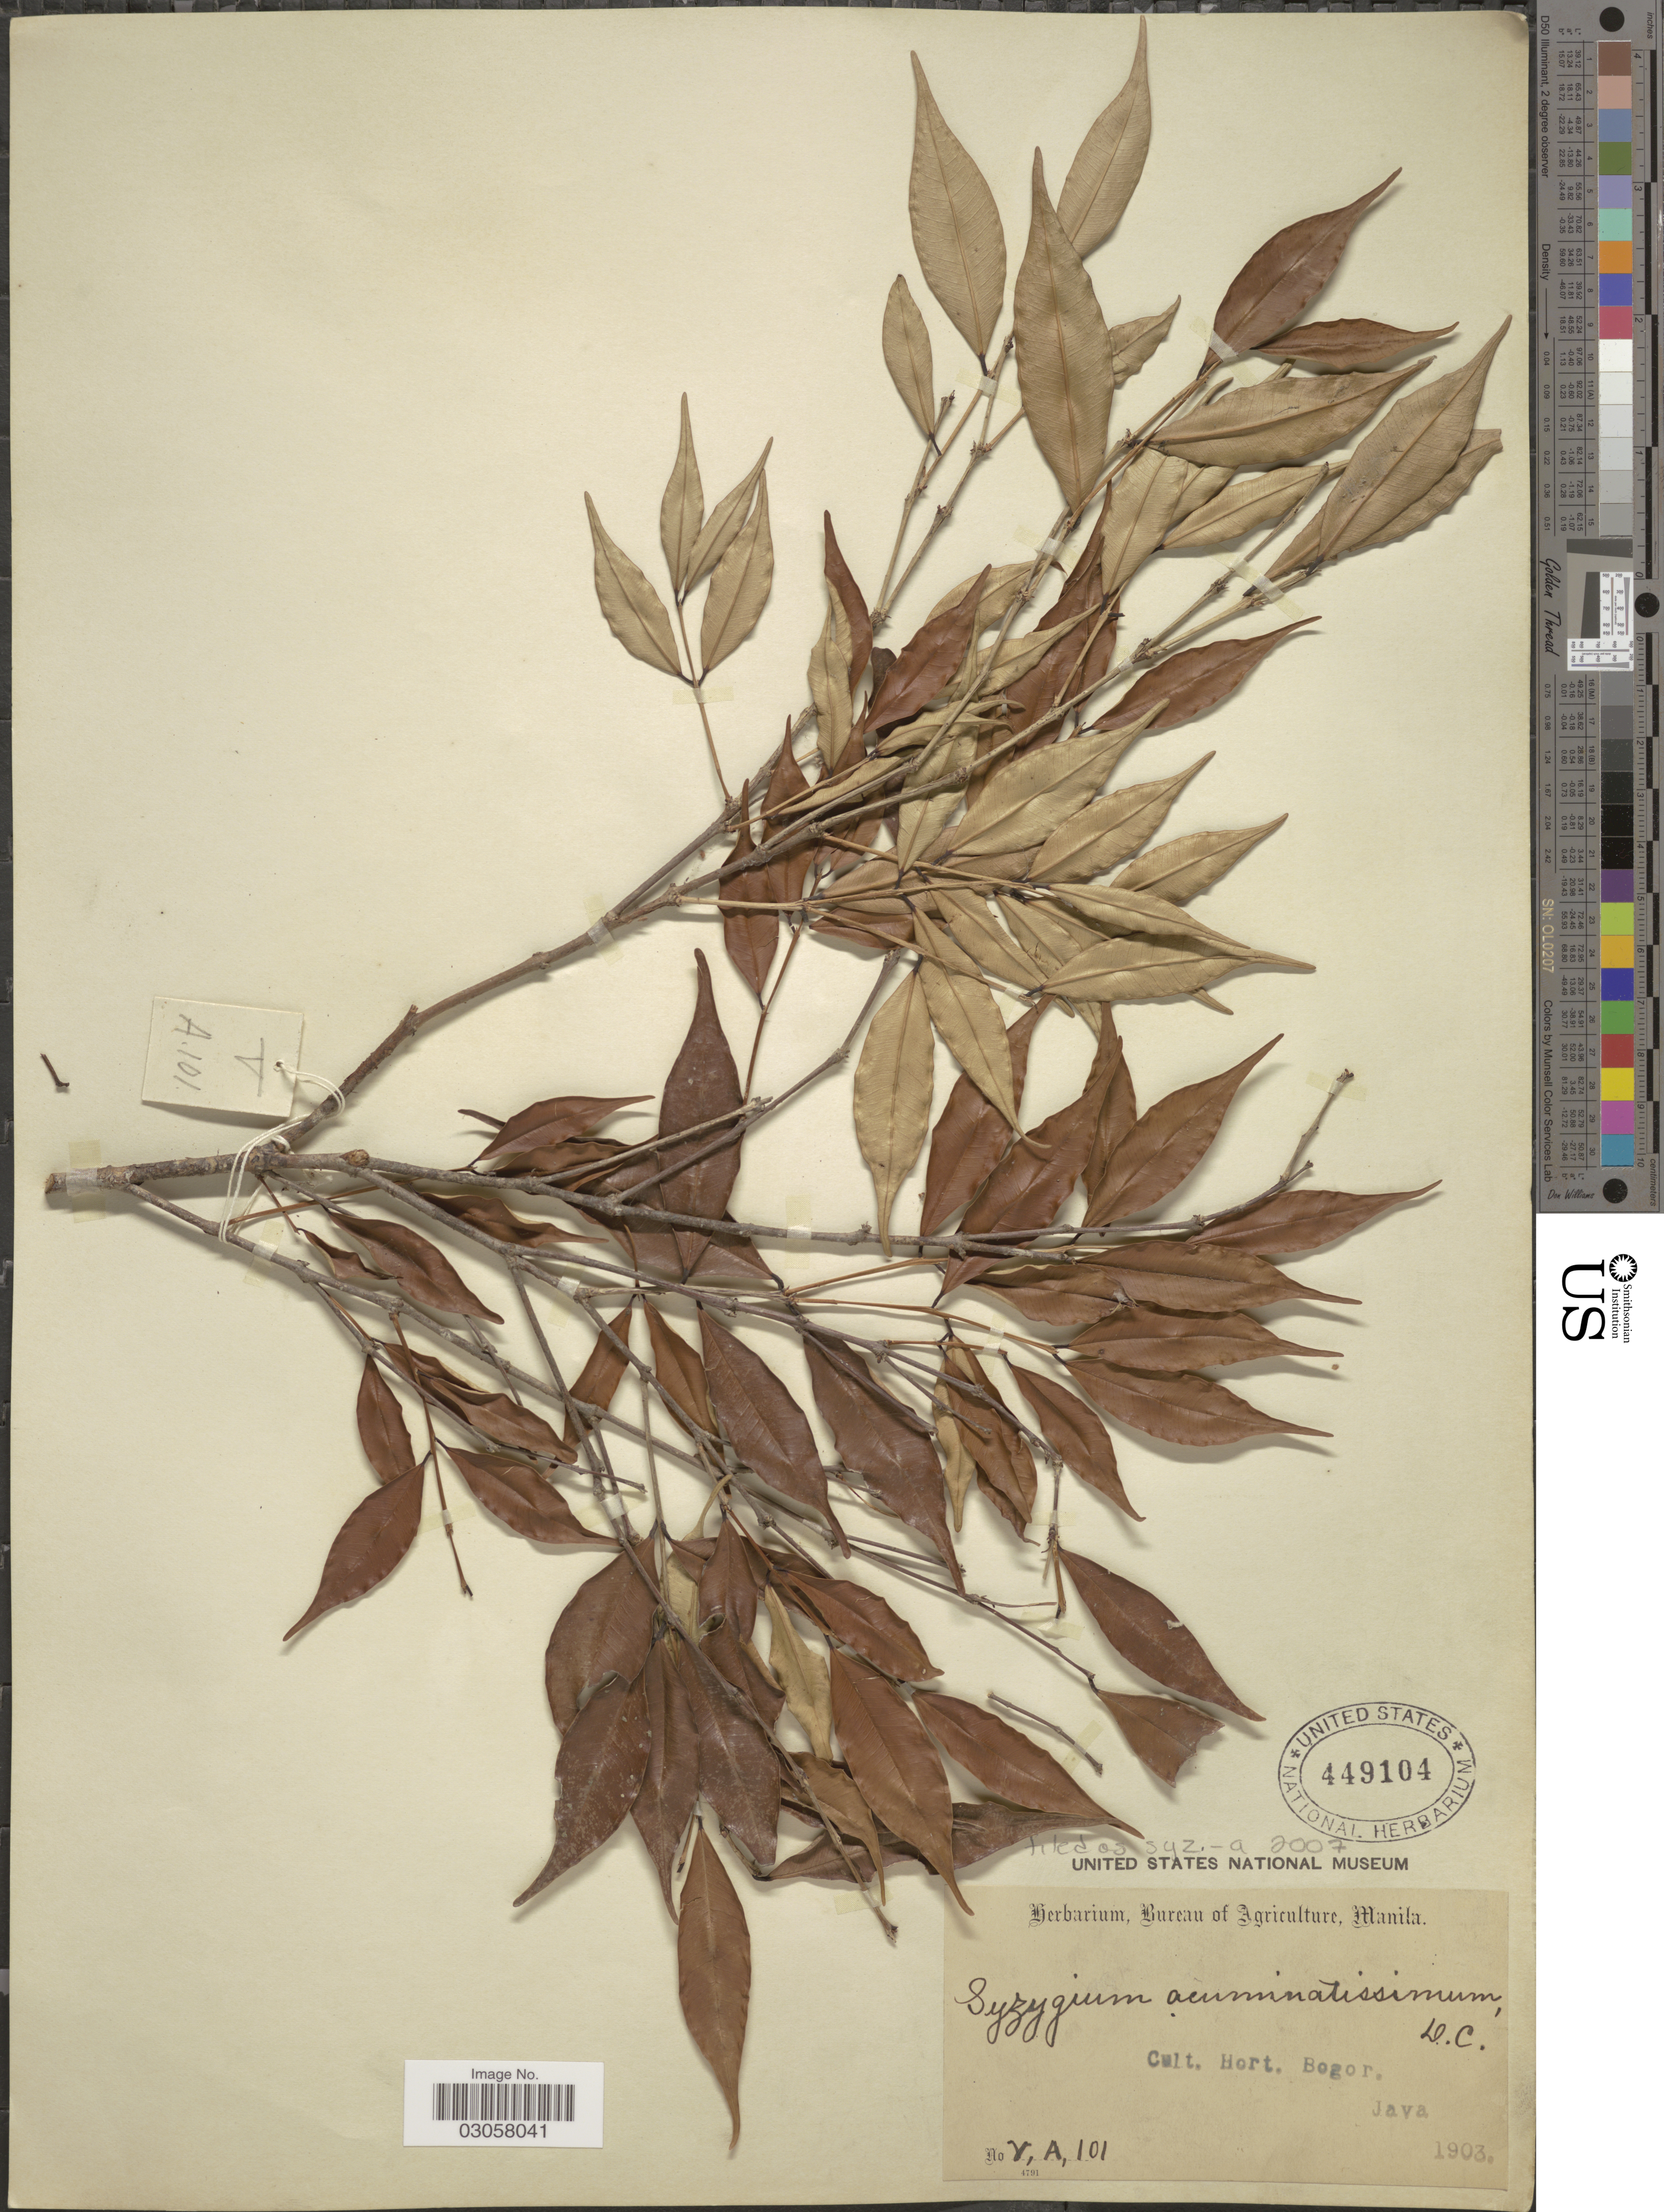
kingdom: Plantae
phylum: Tracheophyta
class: Magnoliopsida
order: Myrtales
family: Myrtaceae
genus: Syzygium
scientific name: Syzygium acuminatissimum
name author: (Blume) DC.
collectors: ex Herb. Bur. Agric. Manila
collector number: V,A,101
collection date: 1903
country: Indonesia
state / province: Java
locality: Cult. Hort. Bogor.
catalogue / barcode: US 449104